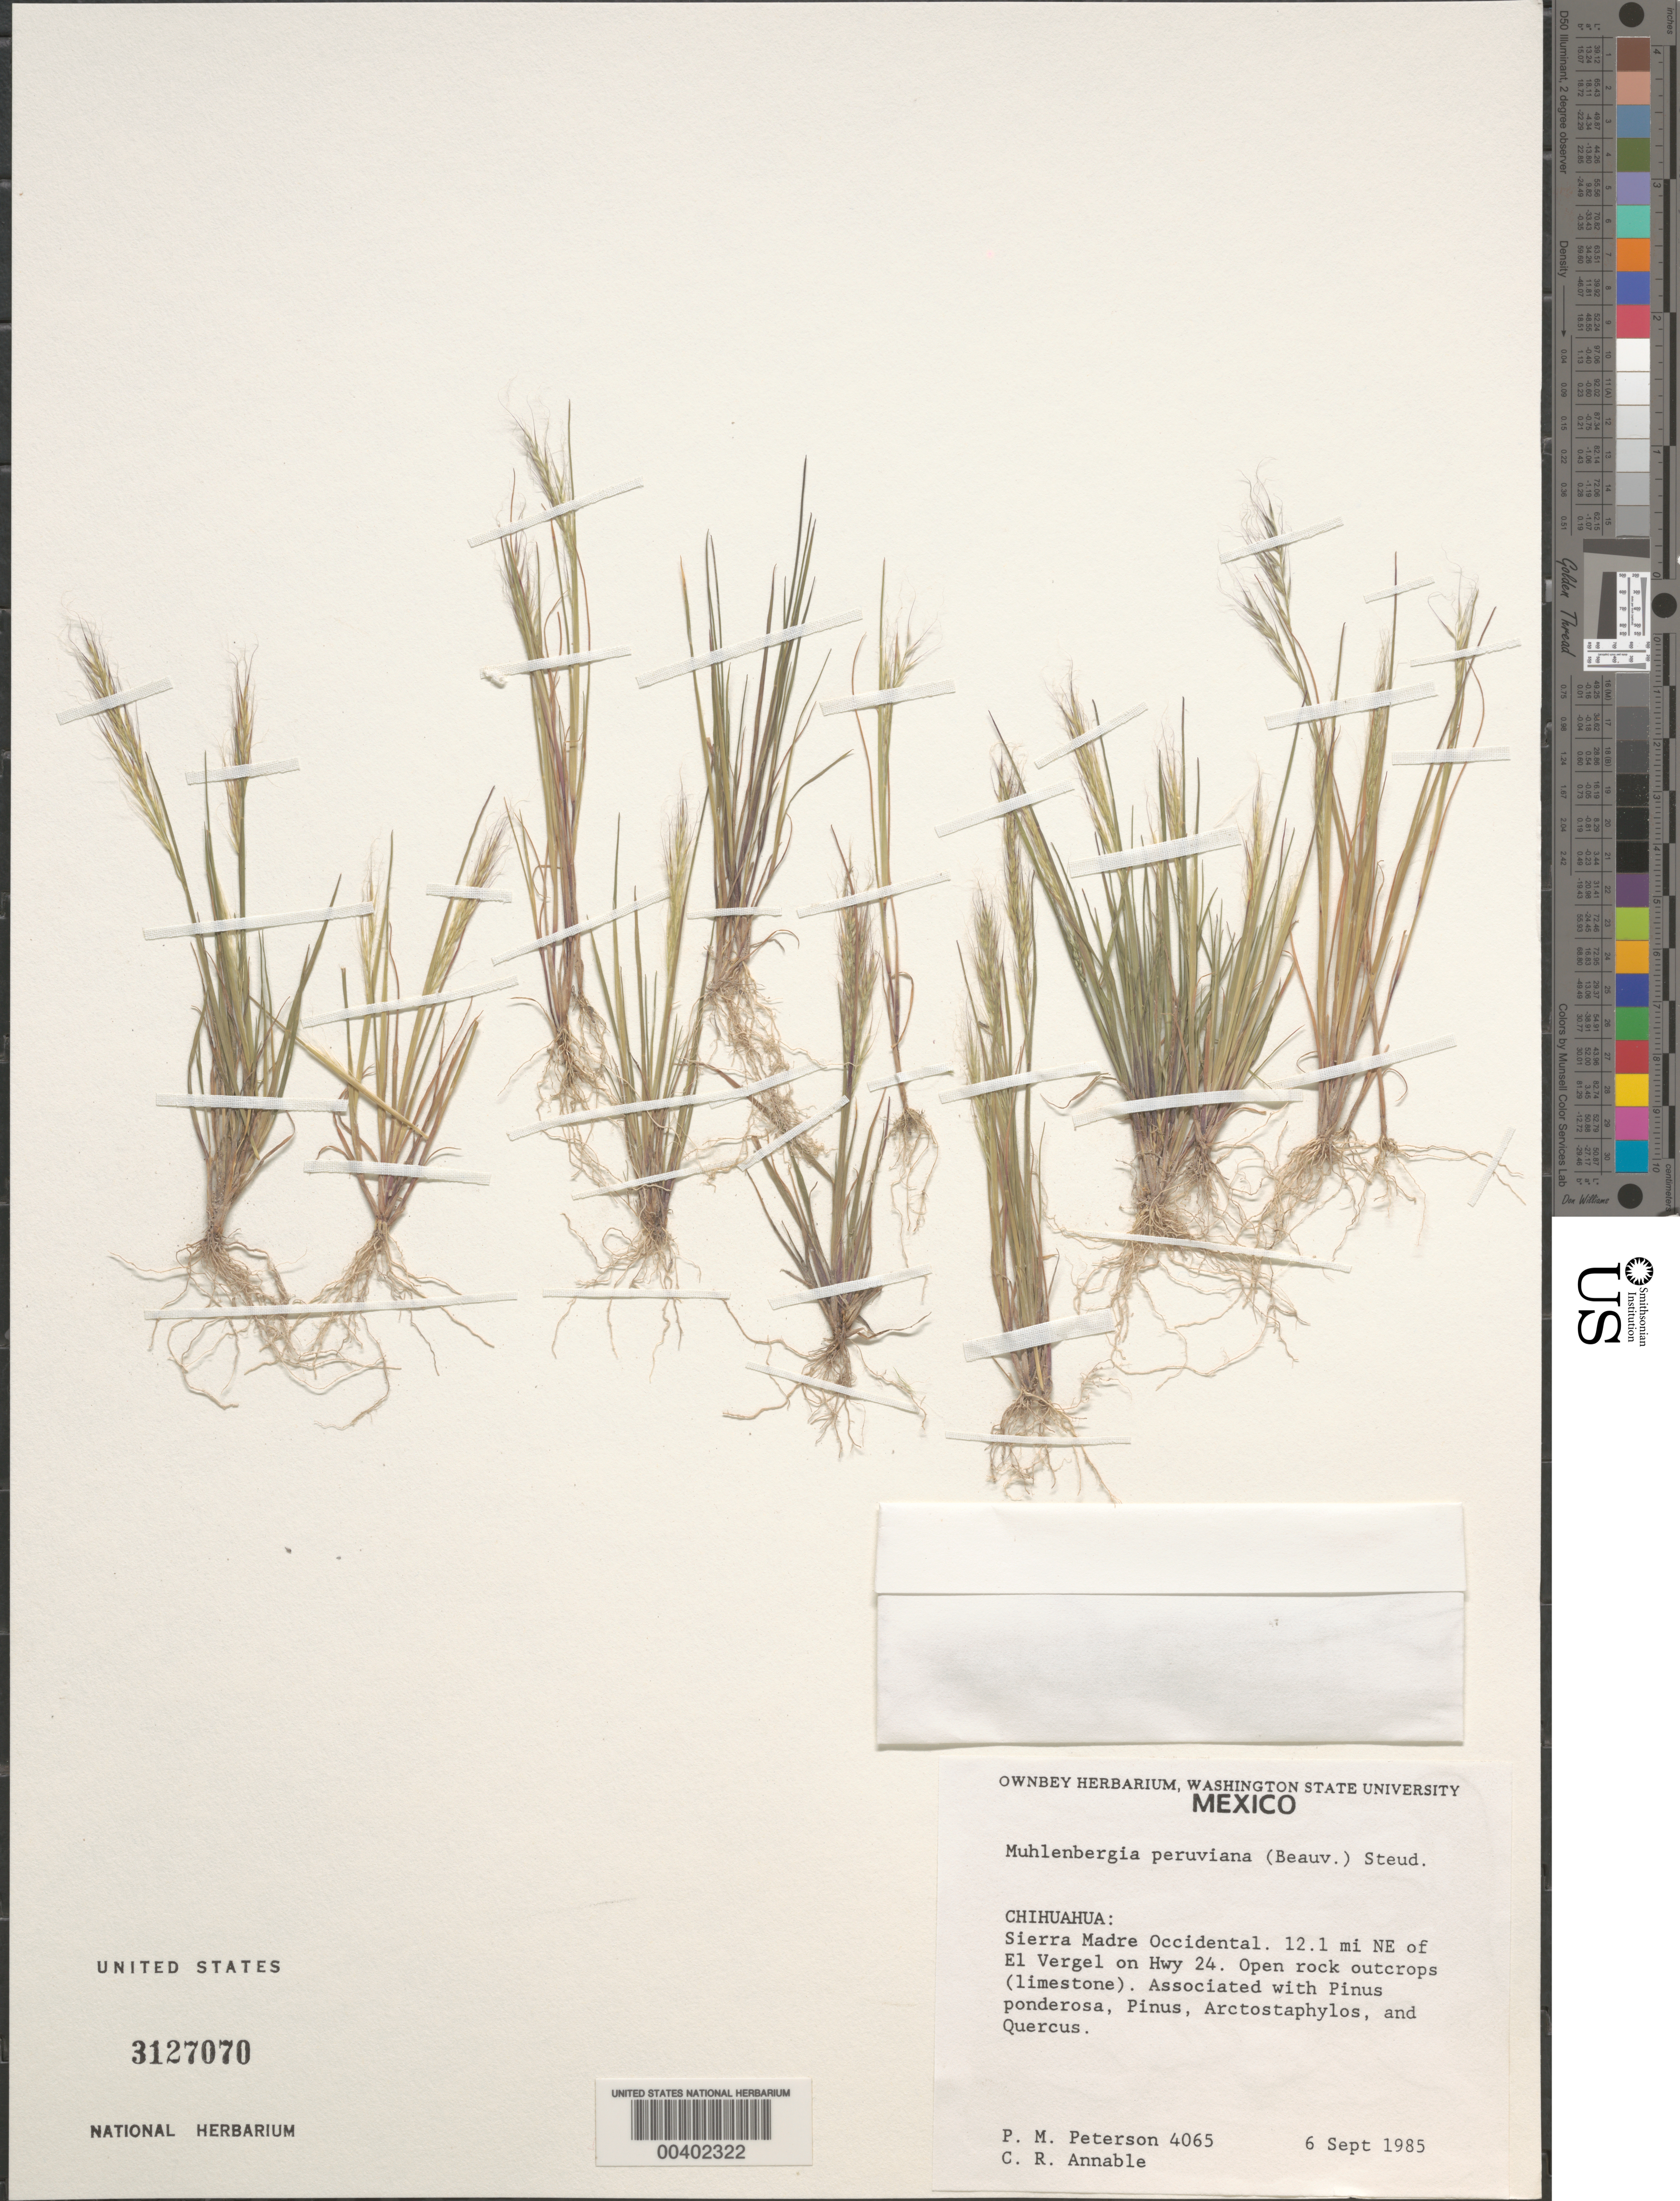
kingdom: Plantae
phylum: Tracheophyta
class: Liliopsida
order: Poales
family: Poaceae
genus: Muhlenbergia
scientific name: Muhlenbergia peruviana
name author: (P. Beauv.) Steud.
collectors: P. M. Peterson & C. R. Annable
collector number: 04065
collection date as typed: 06 Sep 1985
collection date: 1985-09-06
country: Mexico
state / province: Chihuahua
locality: Sierra Madre Occidental, 12.1 miles NE of El Vergel on Hwy 24.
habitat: Open limestone rock outcrops, associated with Pinus ponderosa, Pinus sp., Arctostaphylos and Quercus.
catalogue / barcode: US 3127070